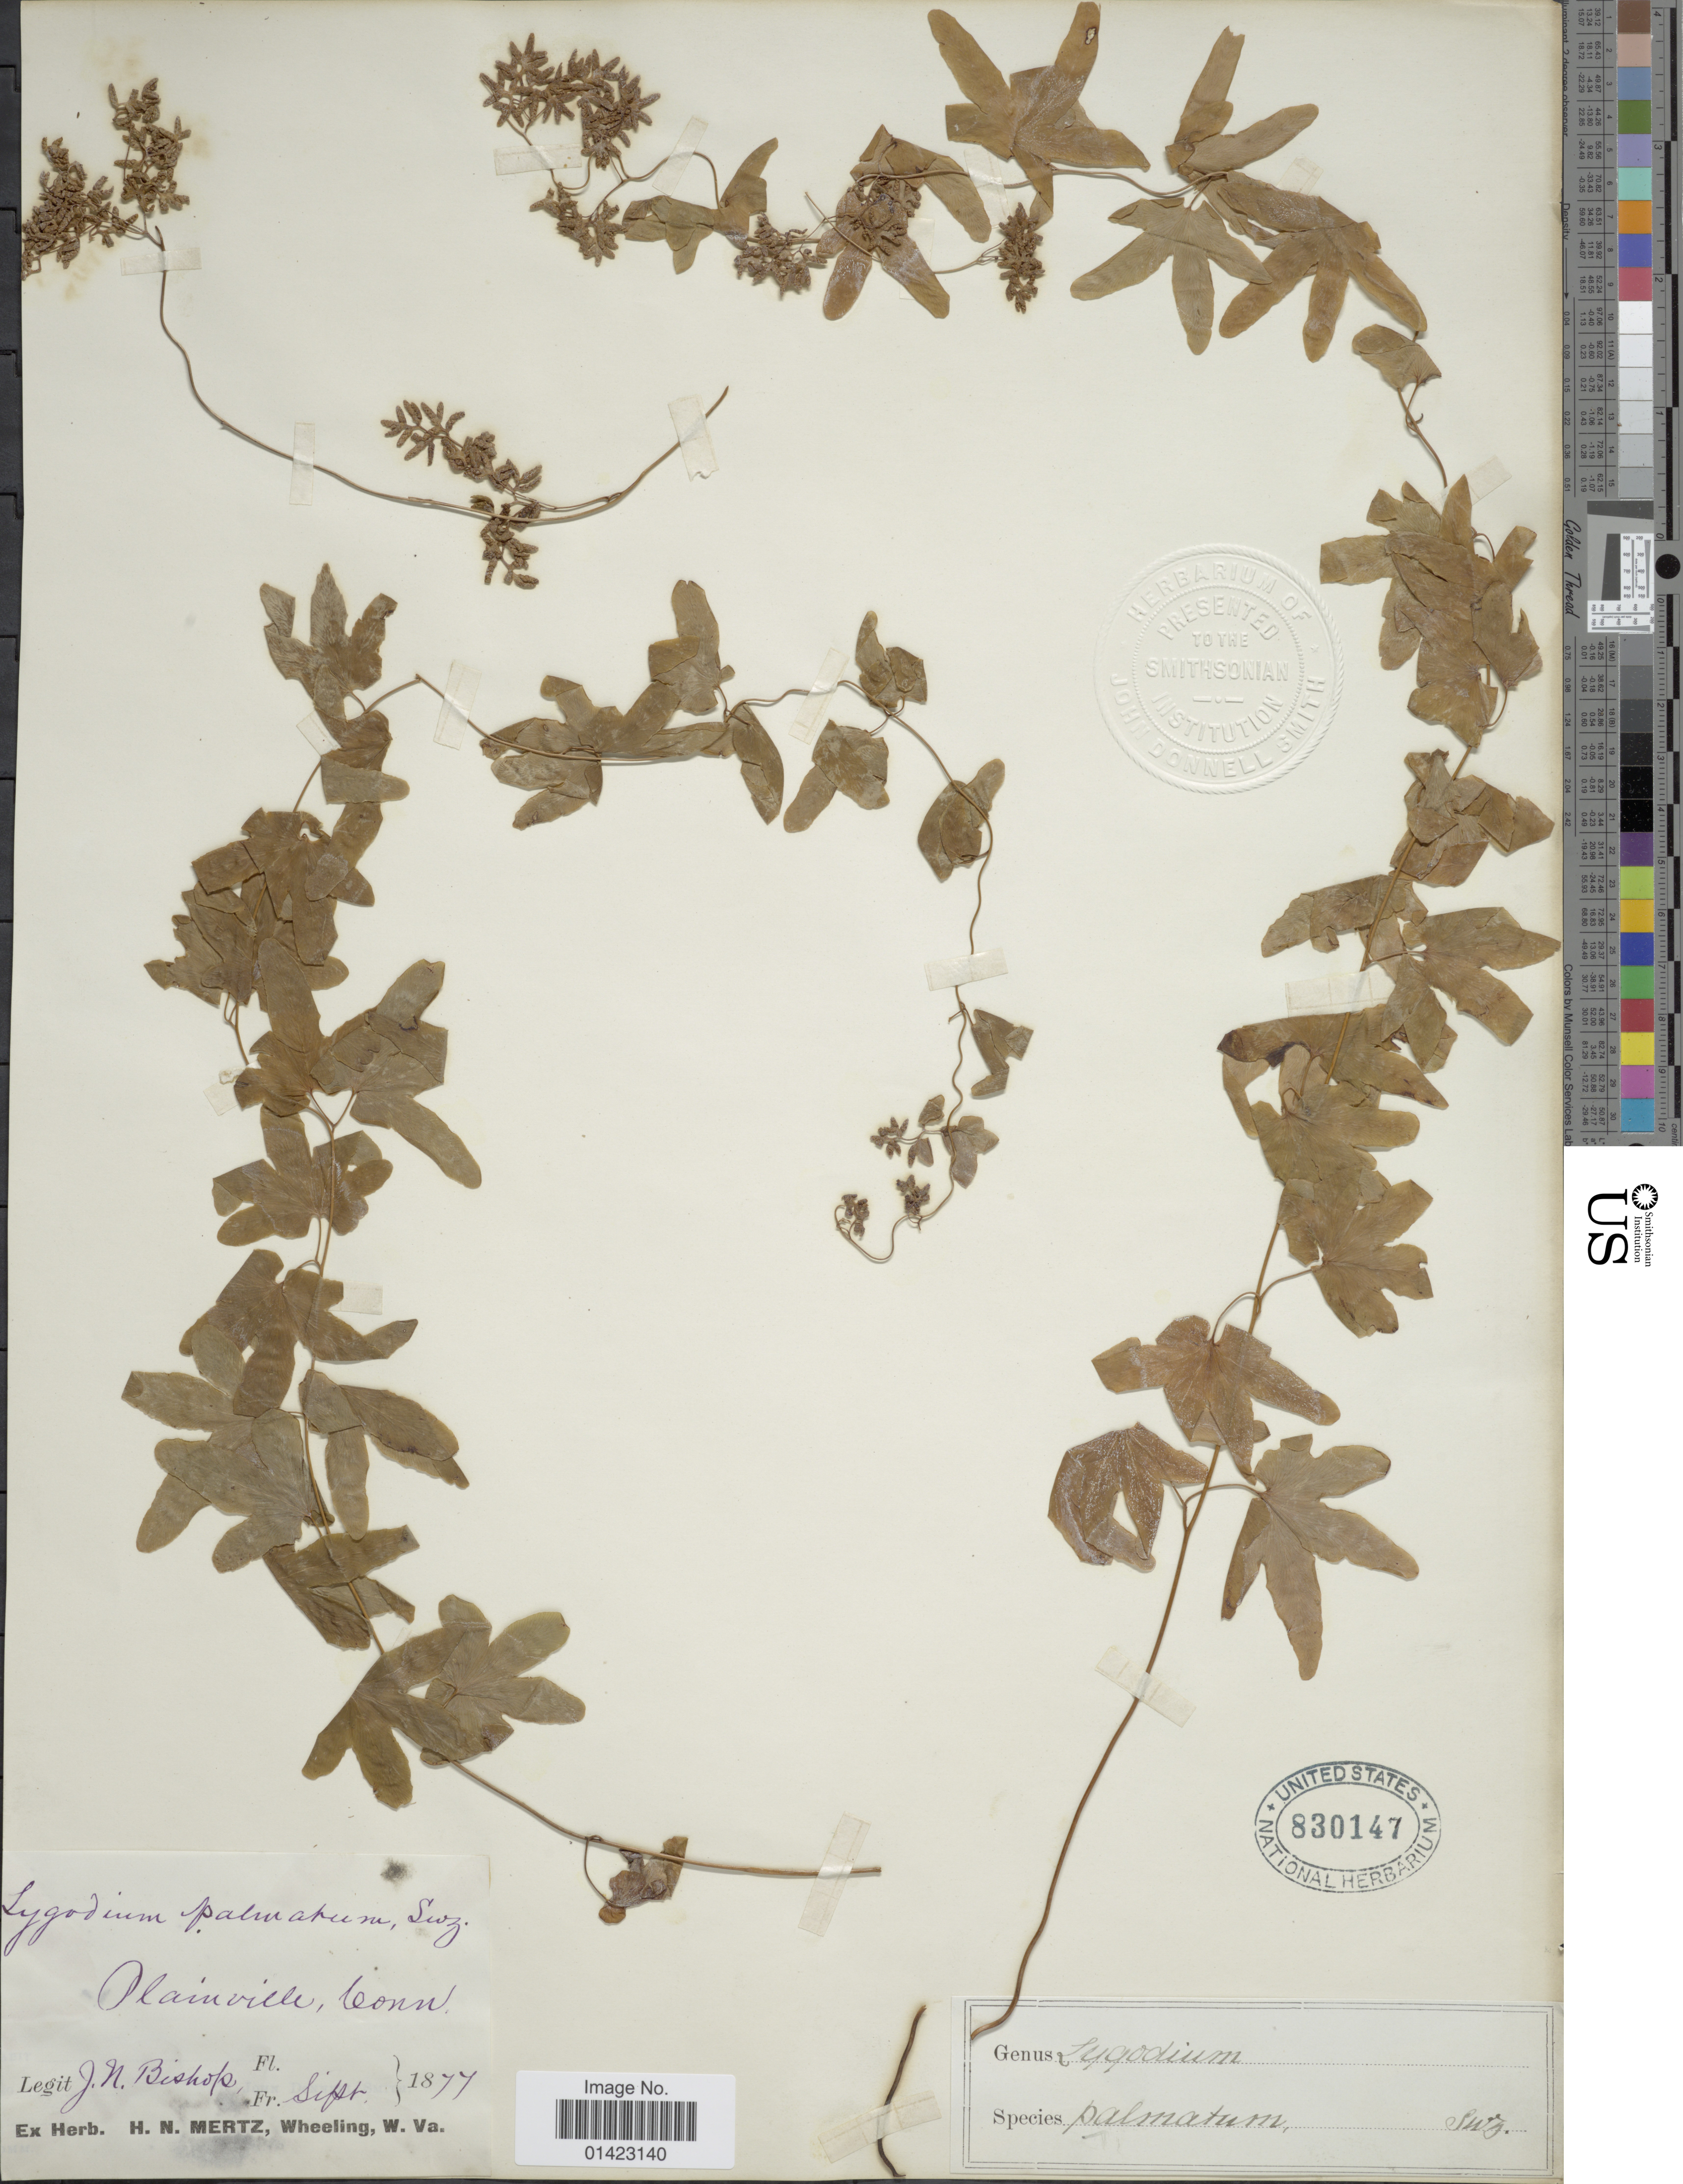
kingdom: Plantae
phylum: Tracheophyta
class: Polypodiopsida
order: Schizaeales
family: Lygodiaceae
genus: Lygodium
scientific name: Lygodium palmatum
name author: (Bernh.) Sw.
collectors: J. Bishop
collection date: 1877-09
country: United States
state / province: Connecticut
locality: Olainville Conn.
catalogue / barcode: US 830147